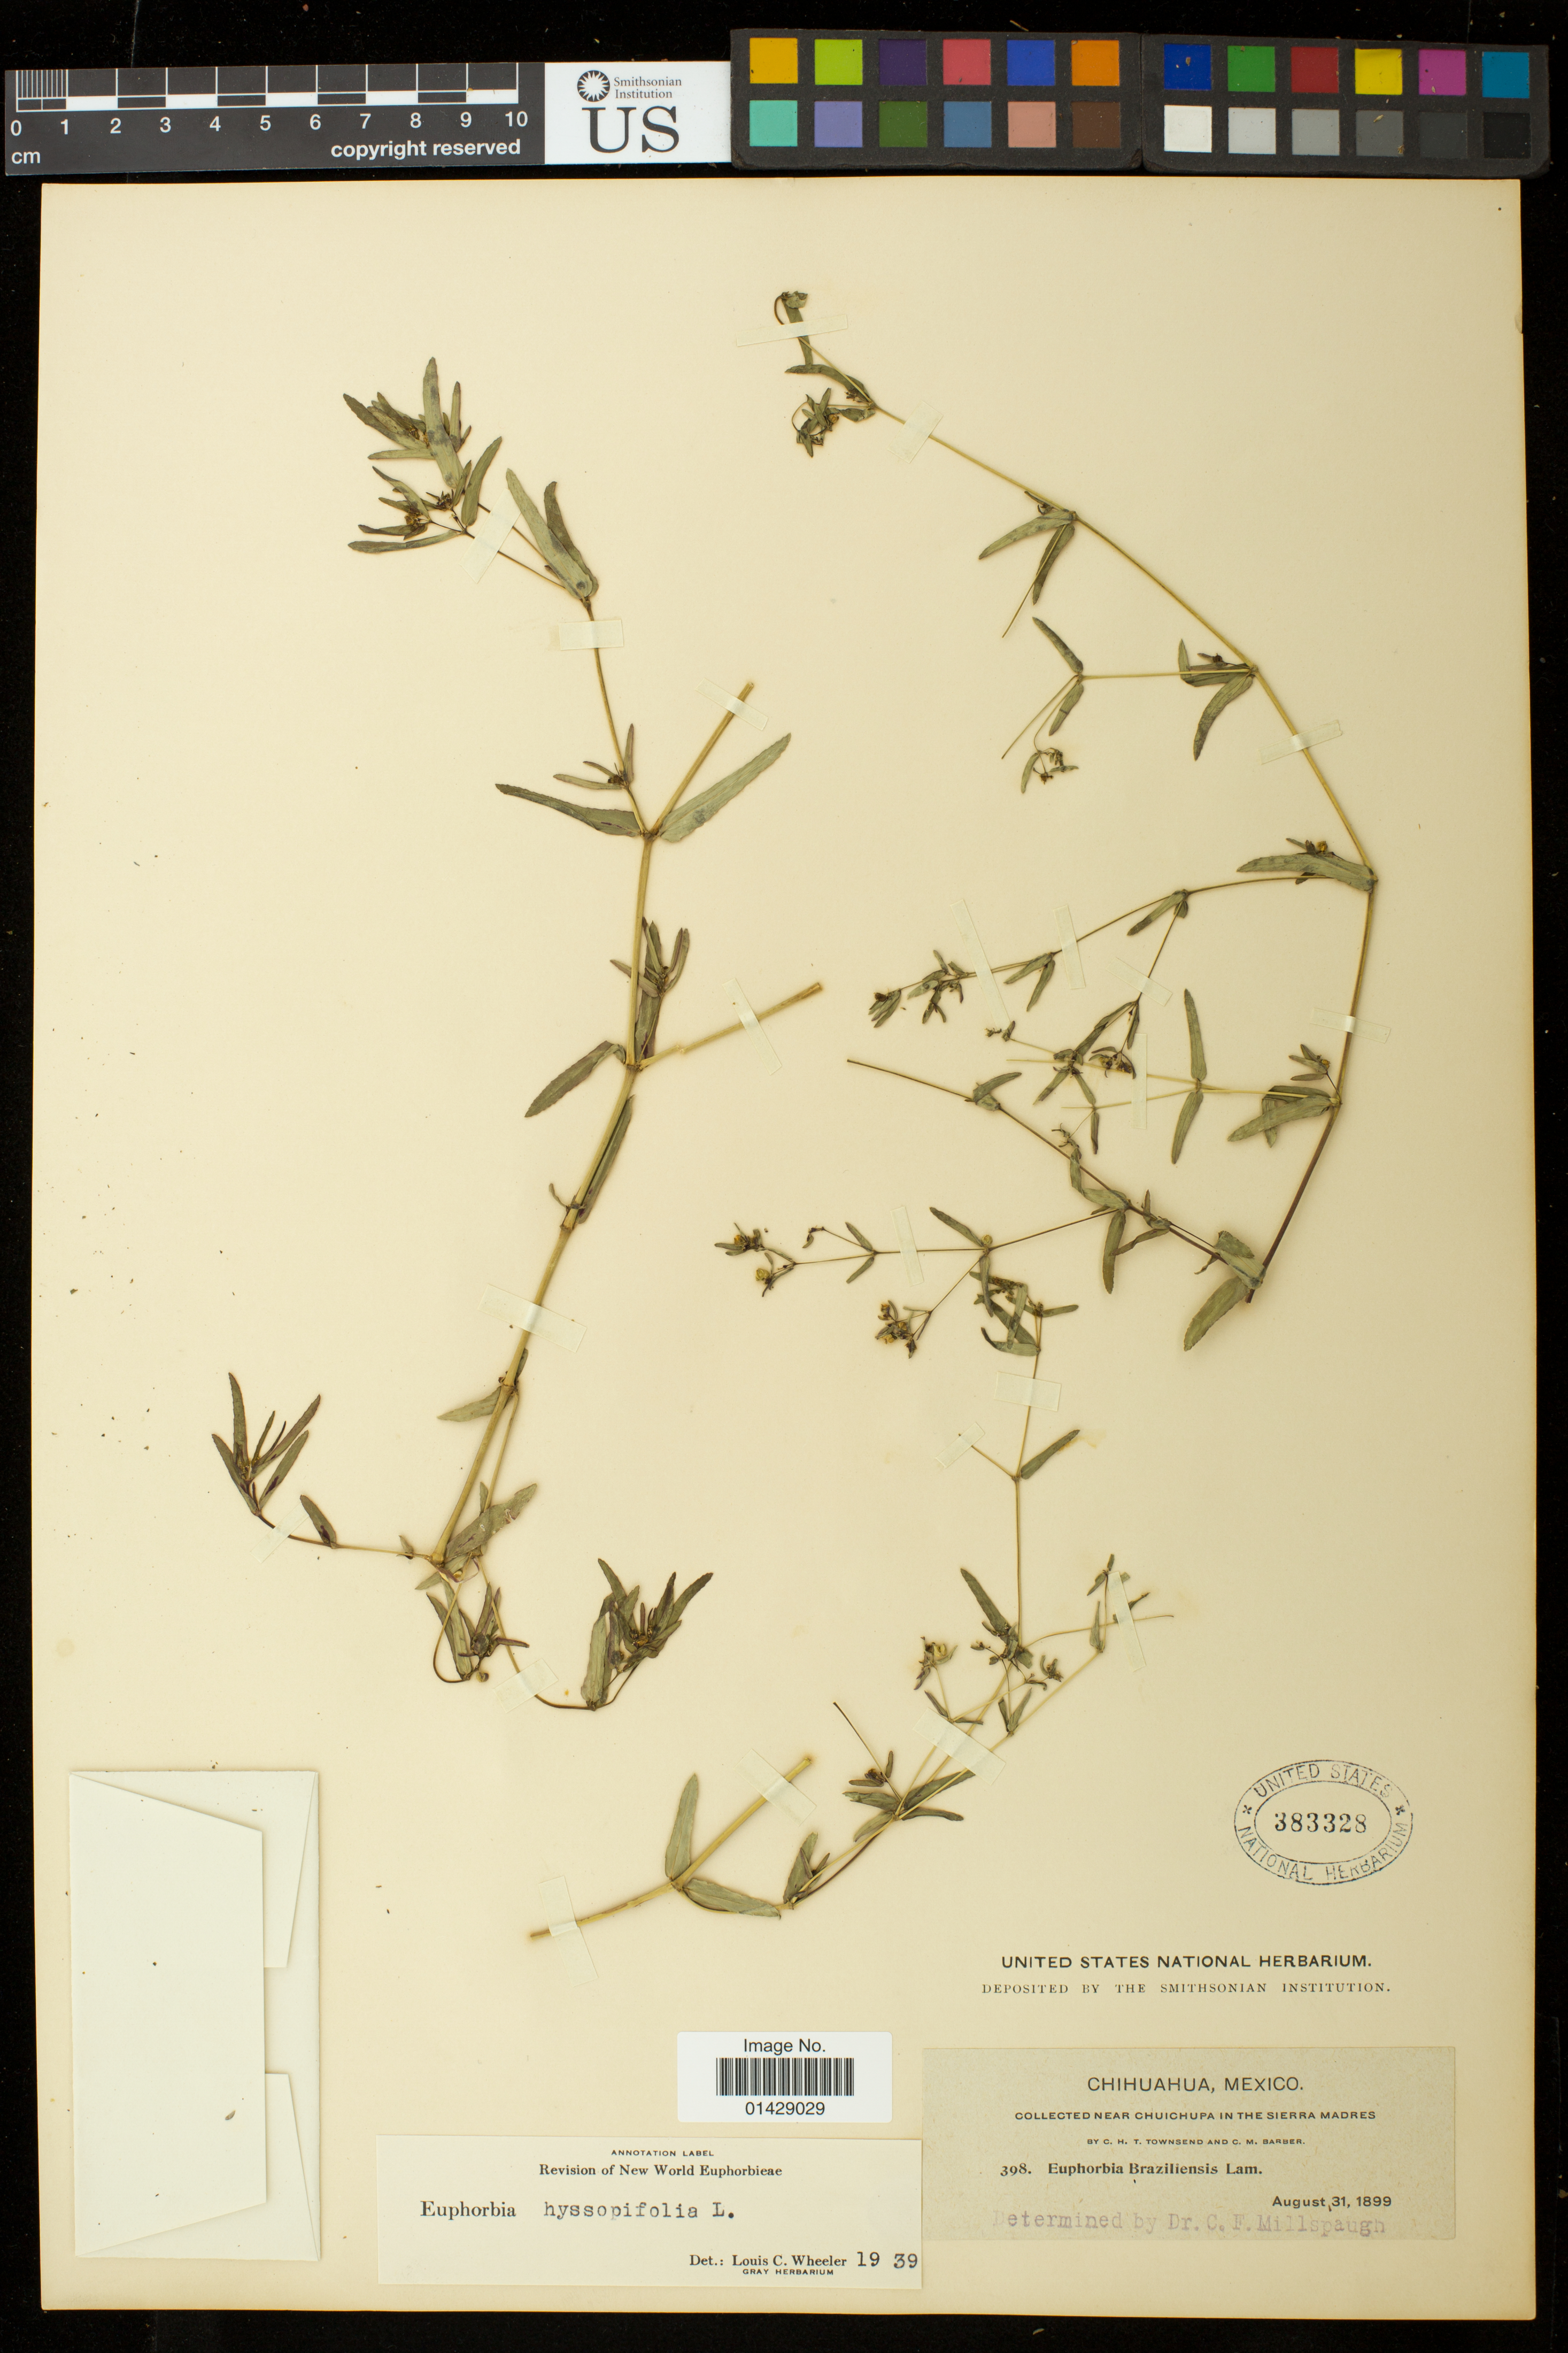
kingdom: Plantae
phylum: Tracheophyta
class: Magnoliopsida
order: Malpighiales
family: Euphorbiaceae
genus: Euphorbia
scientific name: Euphorbia hyssopifolia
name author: L.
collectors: C. H. T. Townsend & C. Barber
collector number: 398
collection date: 1899-08-31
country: Mexico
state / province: Chihuahua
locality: Near Chuichupa in the Sierra Madres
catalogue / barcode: US 383328